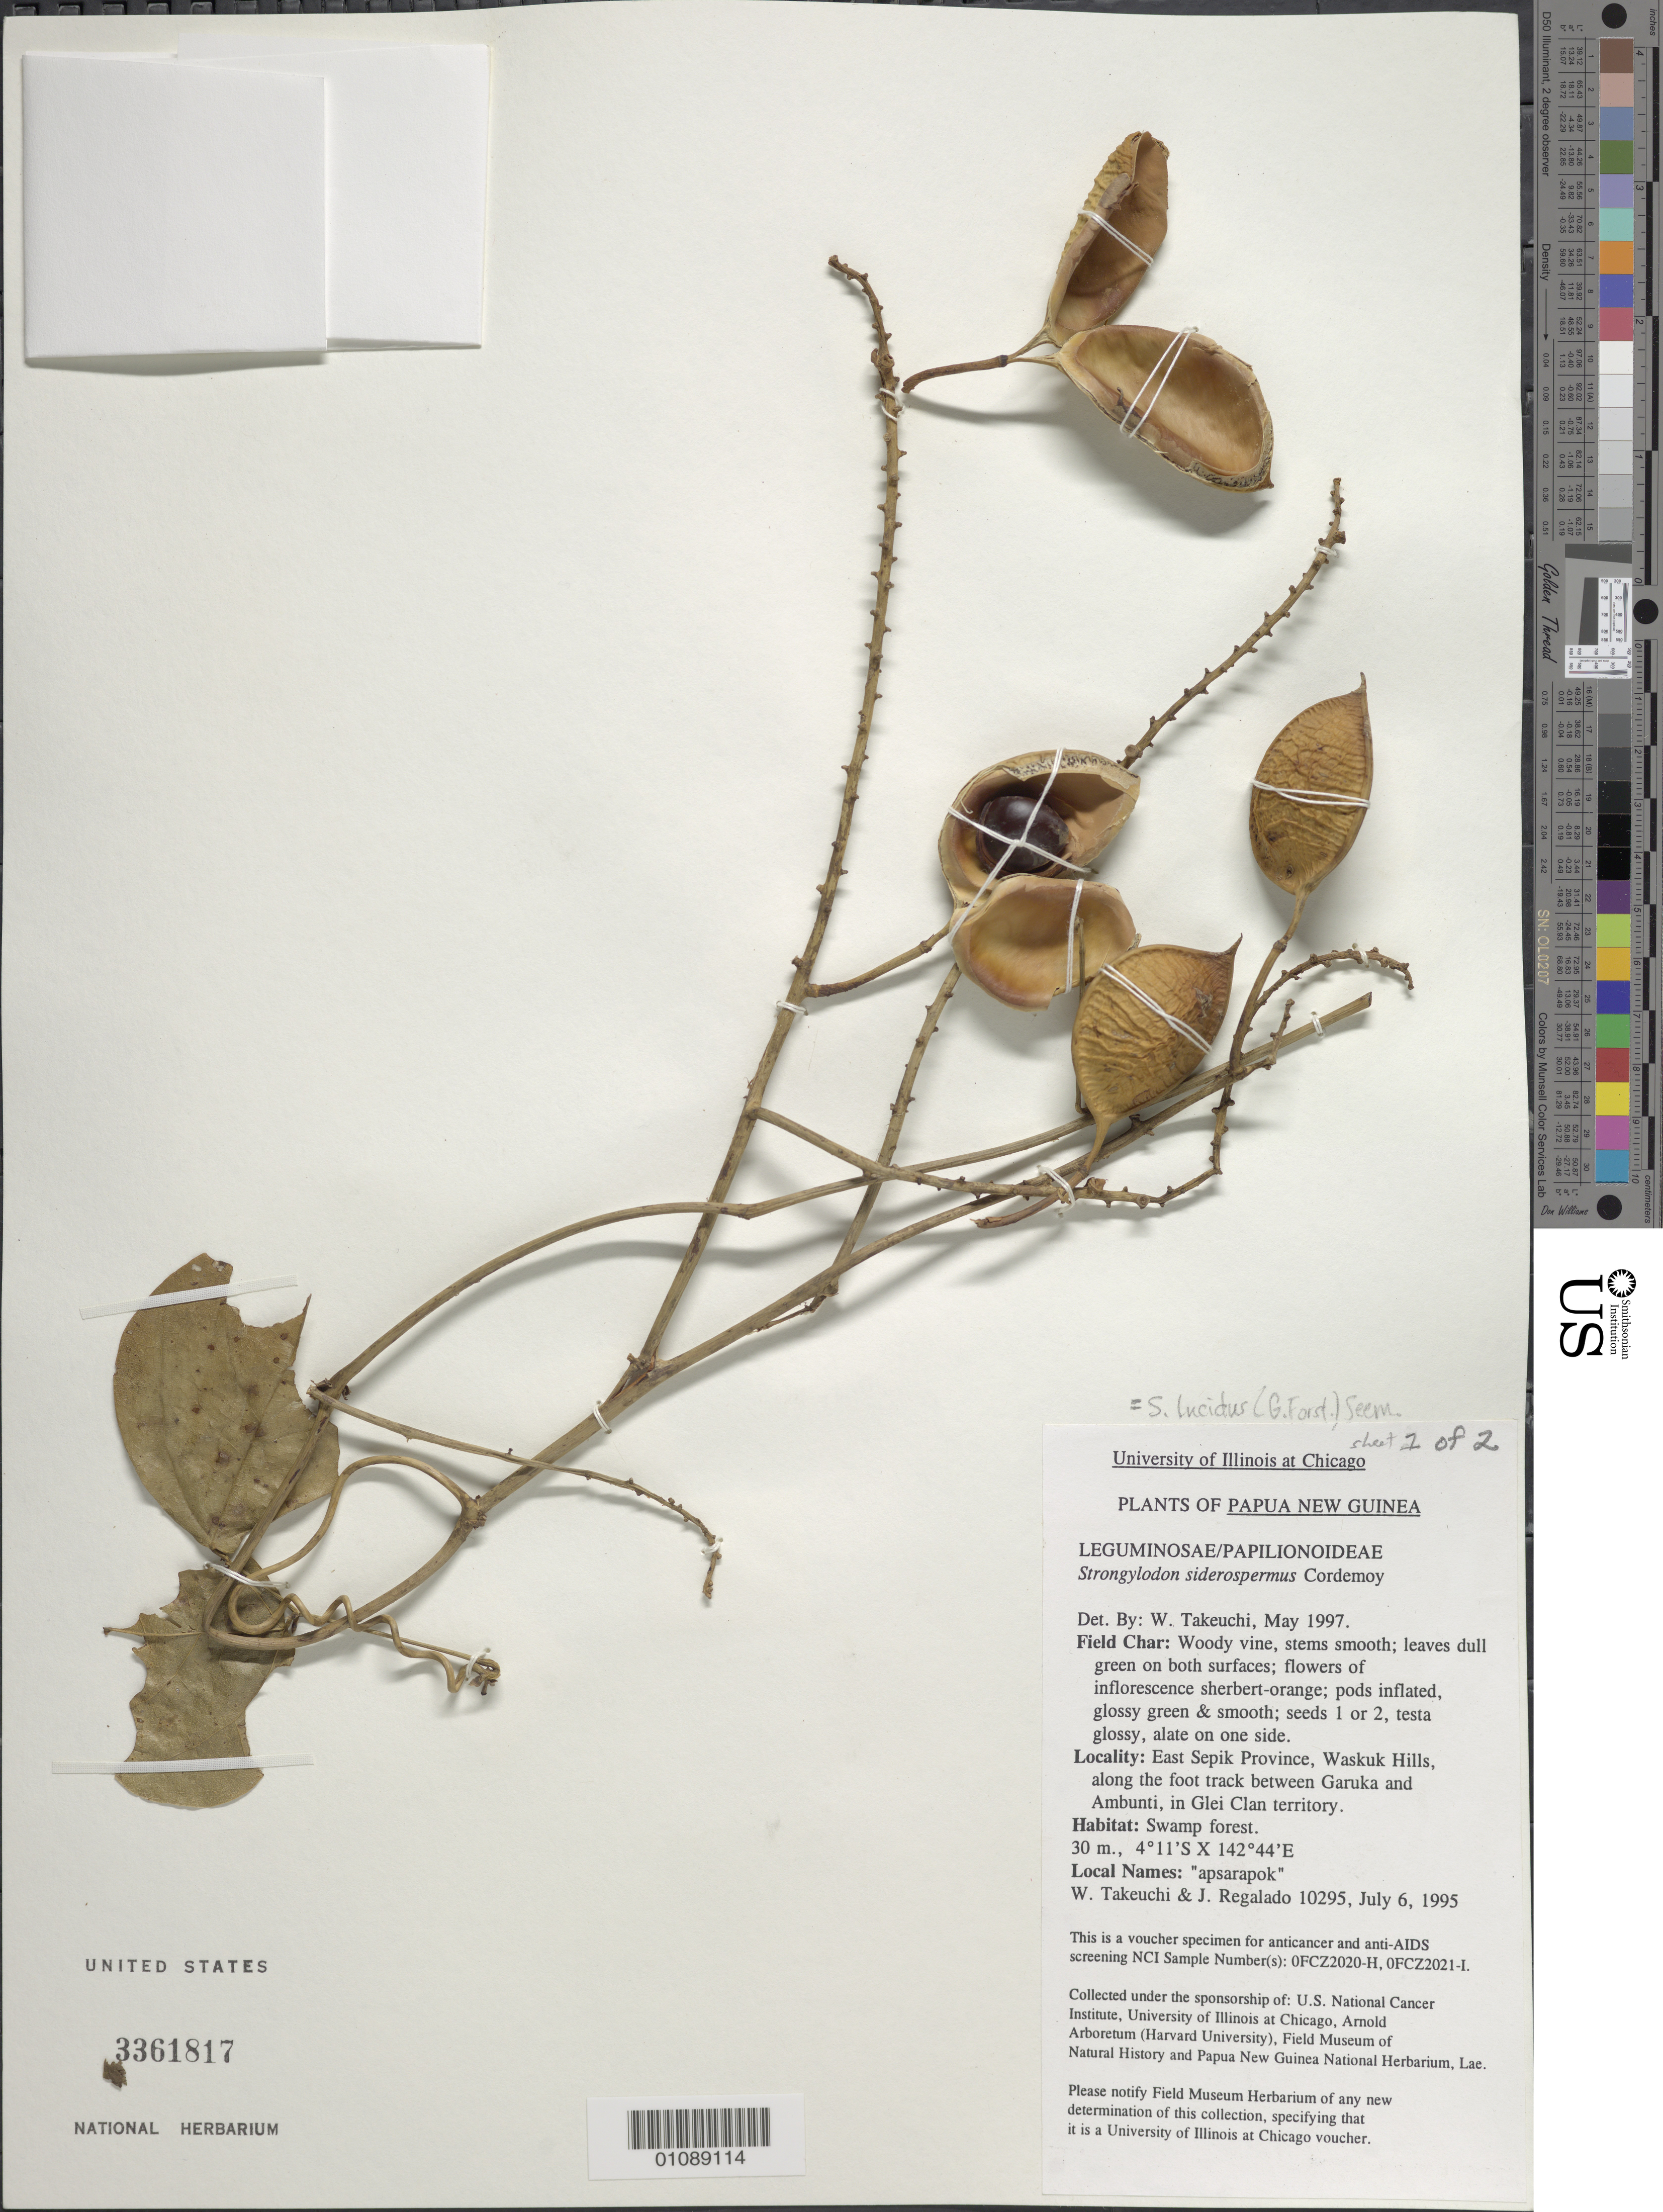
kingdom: Plantae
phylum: Tracheophyta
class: Magnoliopsida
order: Fabales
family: Fabaceae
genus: Strongylodon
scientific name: Strongylodon lucidus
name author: (G. Forst.) Seem.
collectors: W. Takeuchi & J. Regalado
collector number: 10295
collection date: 1995-07-06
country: Papua New Guinea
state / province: East Sepik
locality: East Sepik Province, Waskuk Hills along the foot track between Garuka and Ambunti, in Glei Clan territory.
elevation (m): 30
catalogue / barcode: US 3361817